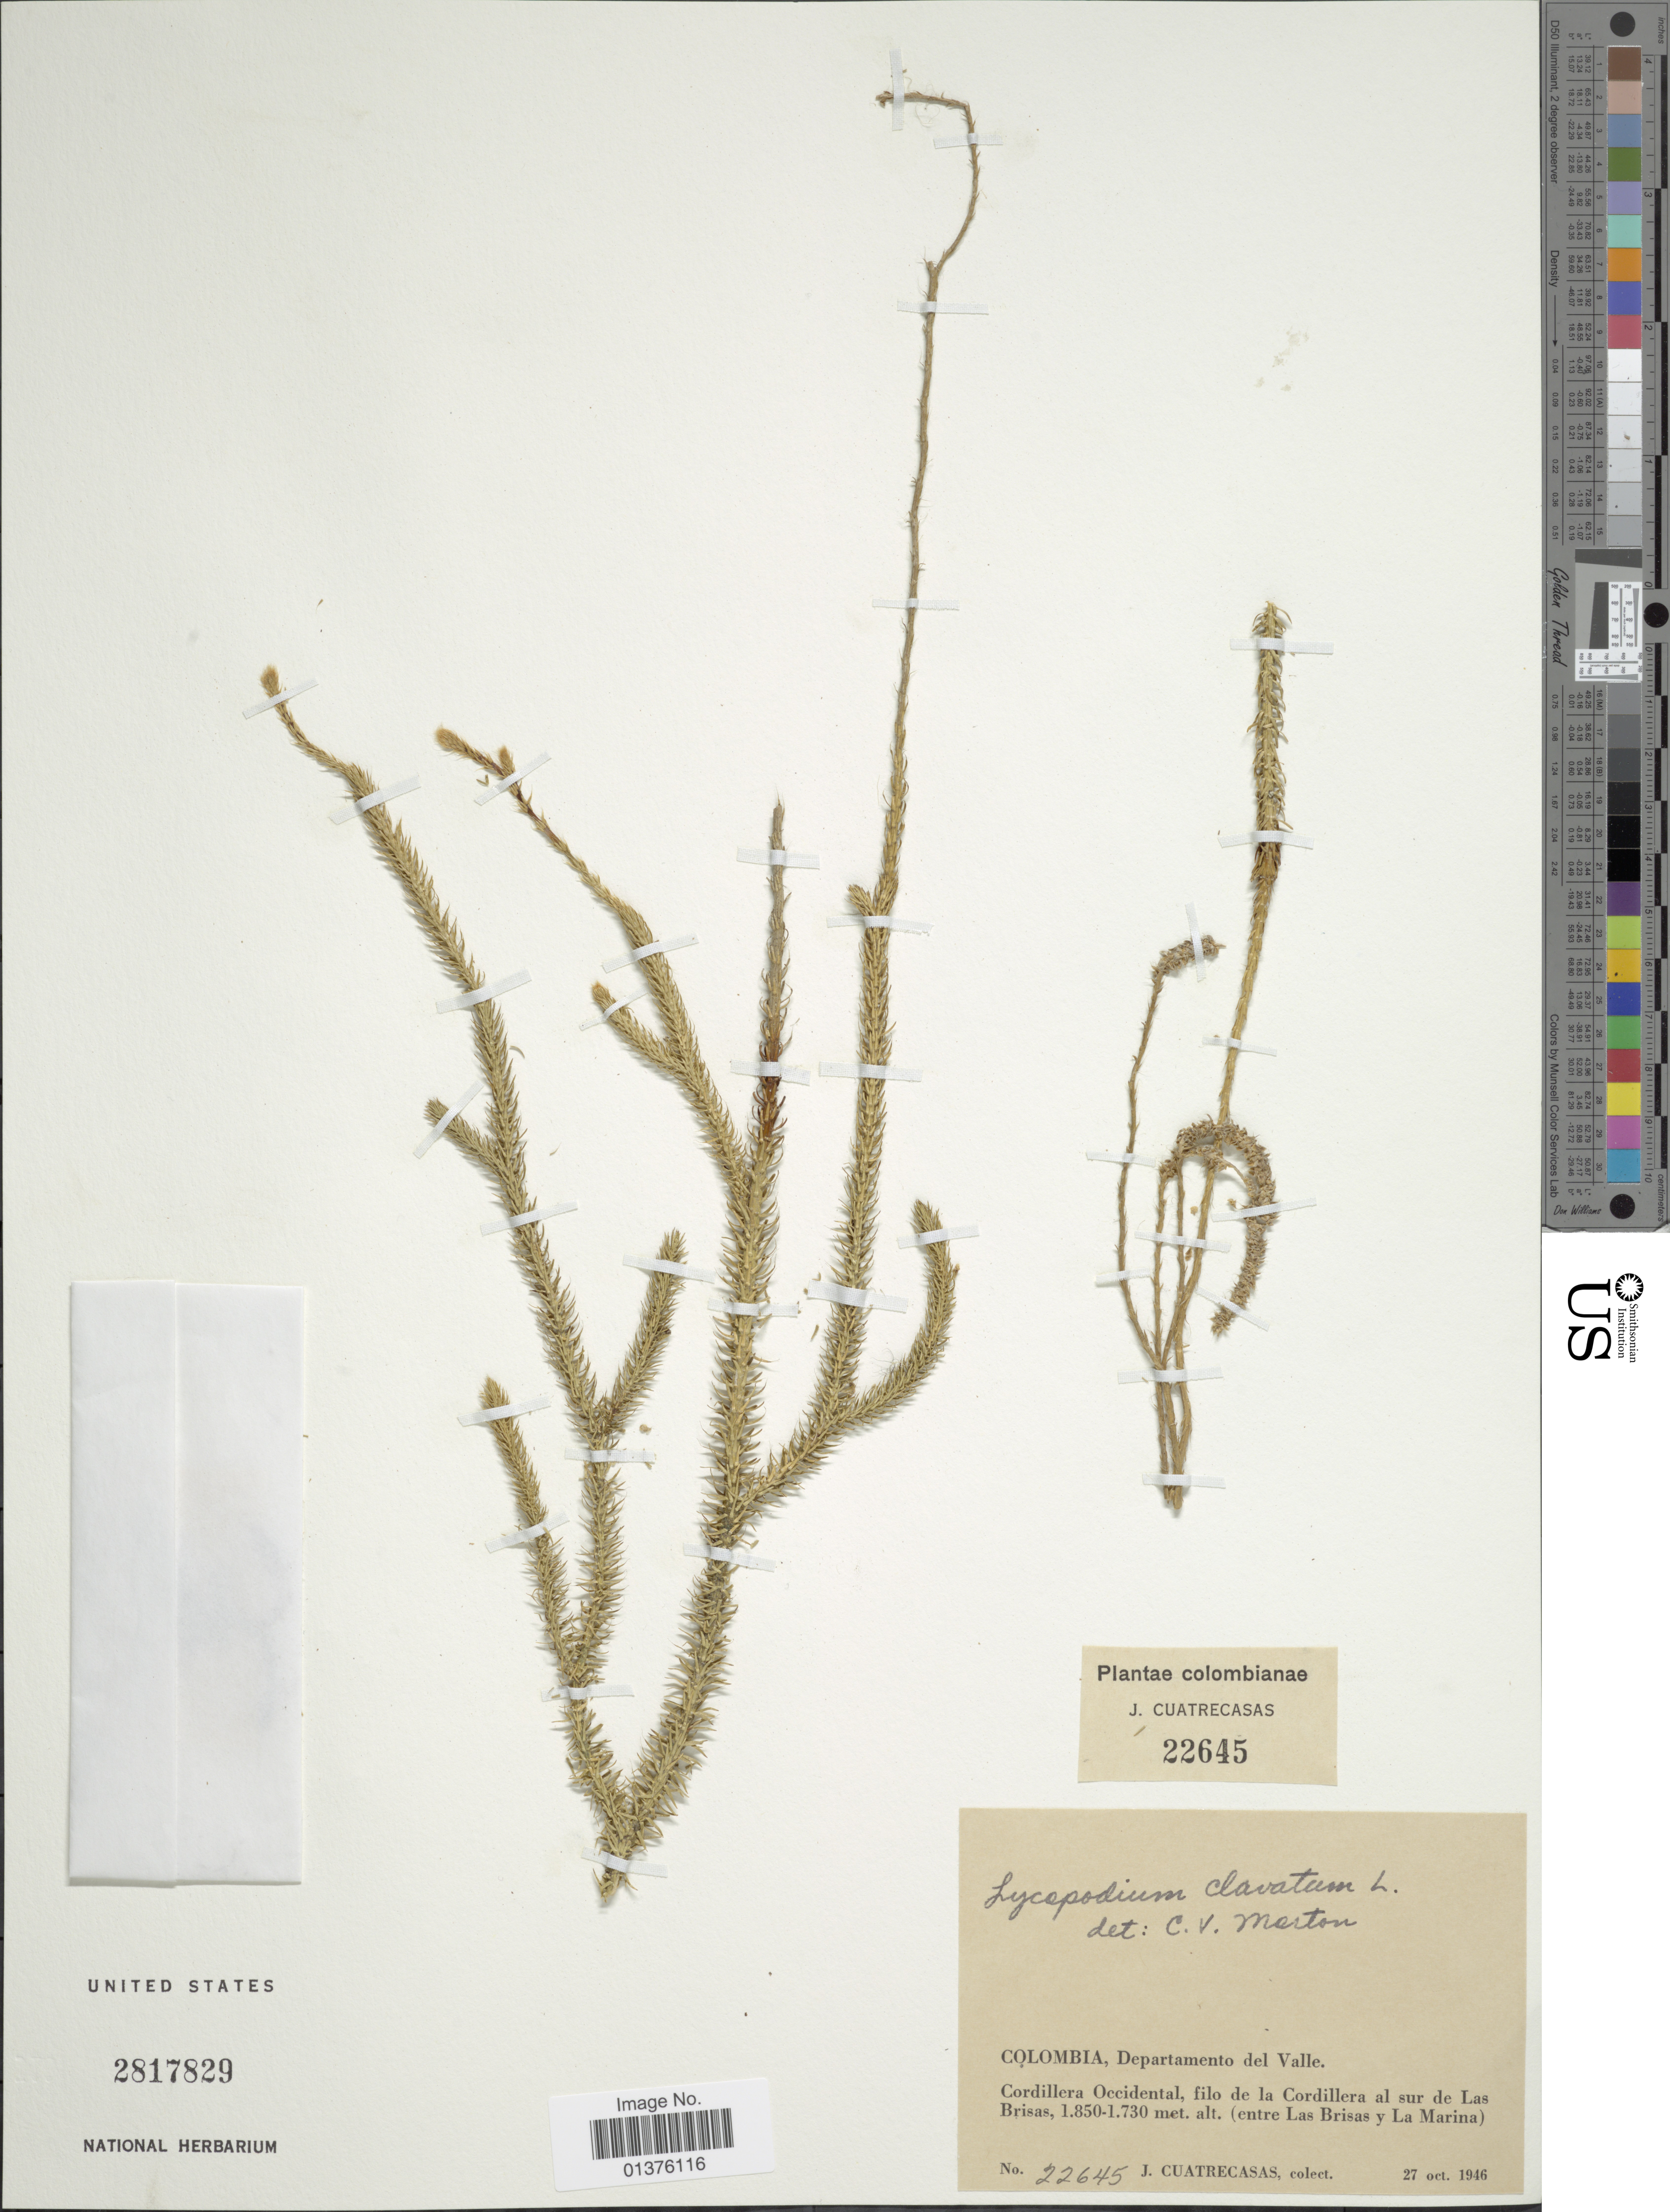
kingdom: Plantae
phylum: Tracheophyta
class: Lycopodiopsida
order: Lycopodiales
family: Lycopodiaceae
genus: Lycopodium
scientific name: Lycopodium clavatum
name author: L.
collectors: J. Cuatrecasas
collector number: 22645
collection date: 1946-10-27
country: Colombia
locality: Departamento del Valle, Cordillera Occidental, filo de la Cordillera al sur de Las Brisas(entre Brisas y La Marina)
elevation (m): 1730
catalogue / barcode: US 2817829